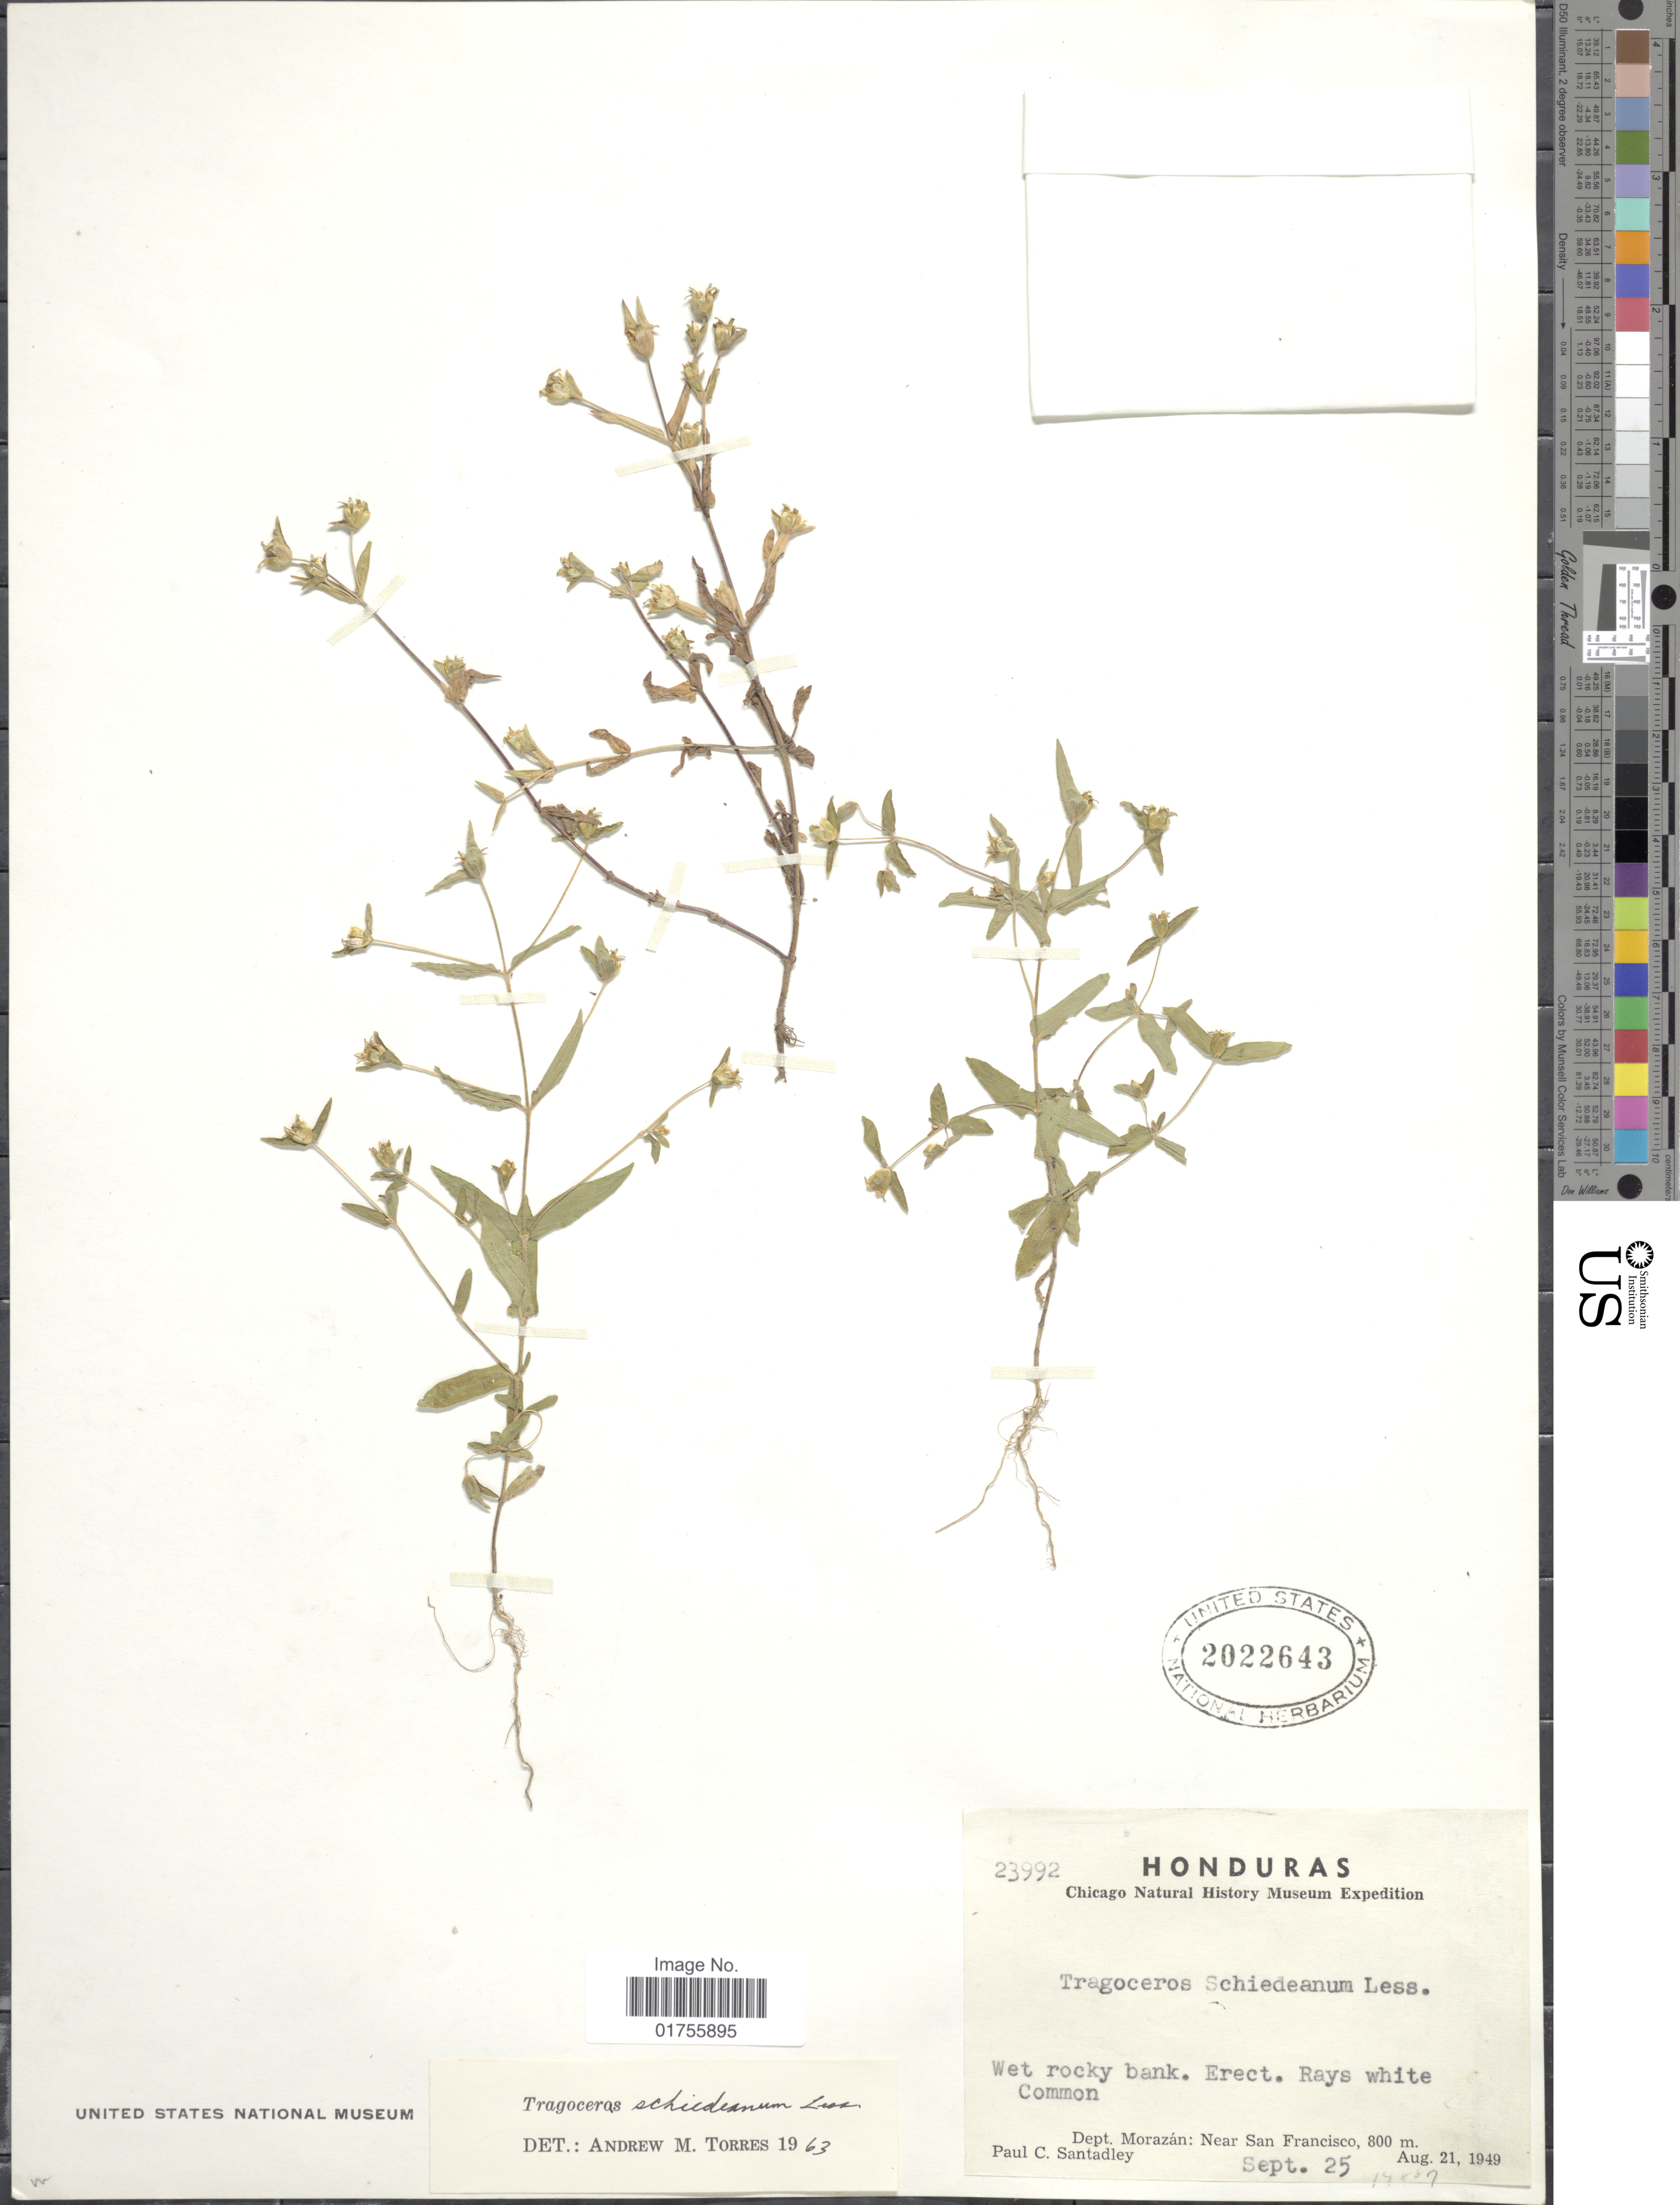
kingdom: Plantae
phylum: Tracheophyta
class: Magnoliopsida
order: Asterales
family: Asteraceae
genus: Tragoceros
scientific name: Tragoceros schiedeanum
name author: Less.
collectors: P. C. Standley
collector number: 23992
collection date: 1949-08-21/1949-09-25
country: Honduras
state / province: Fco. Morazán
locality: Dept. Morazan: Near San Francisco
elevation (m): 800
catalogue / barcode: US 2022643